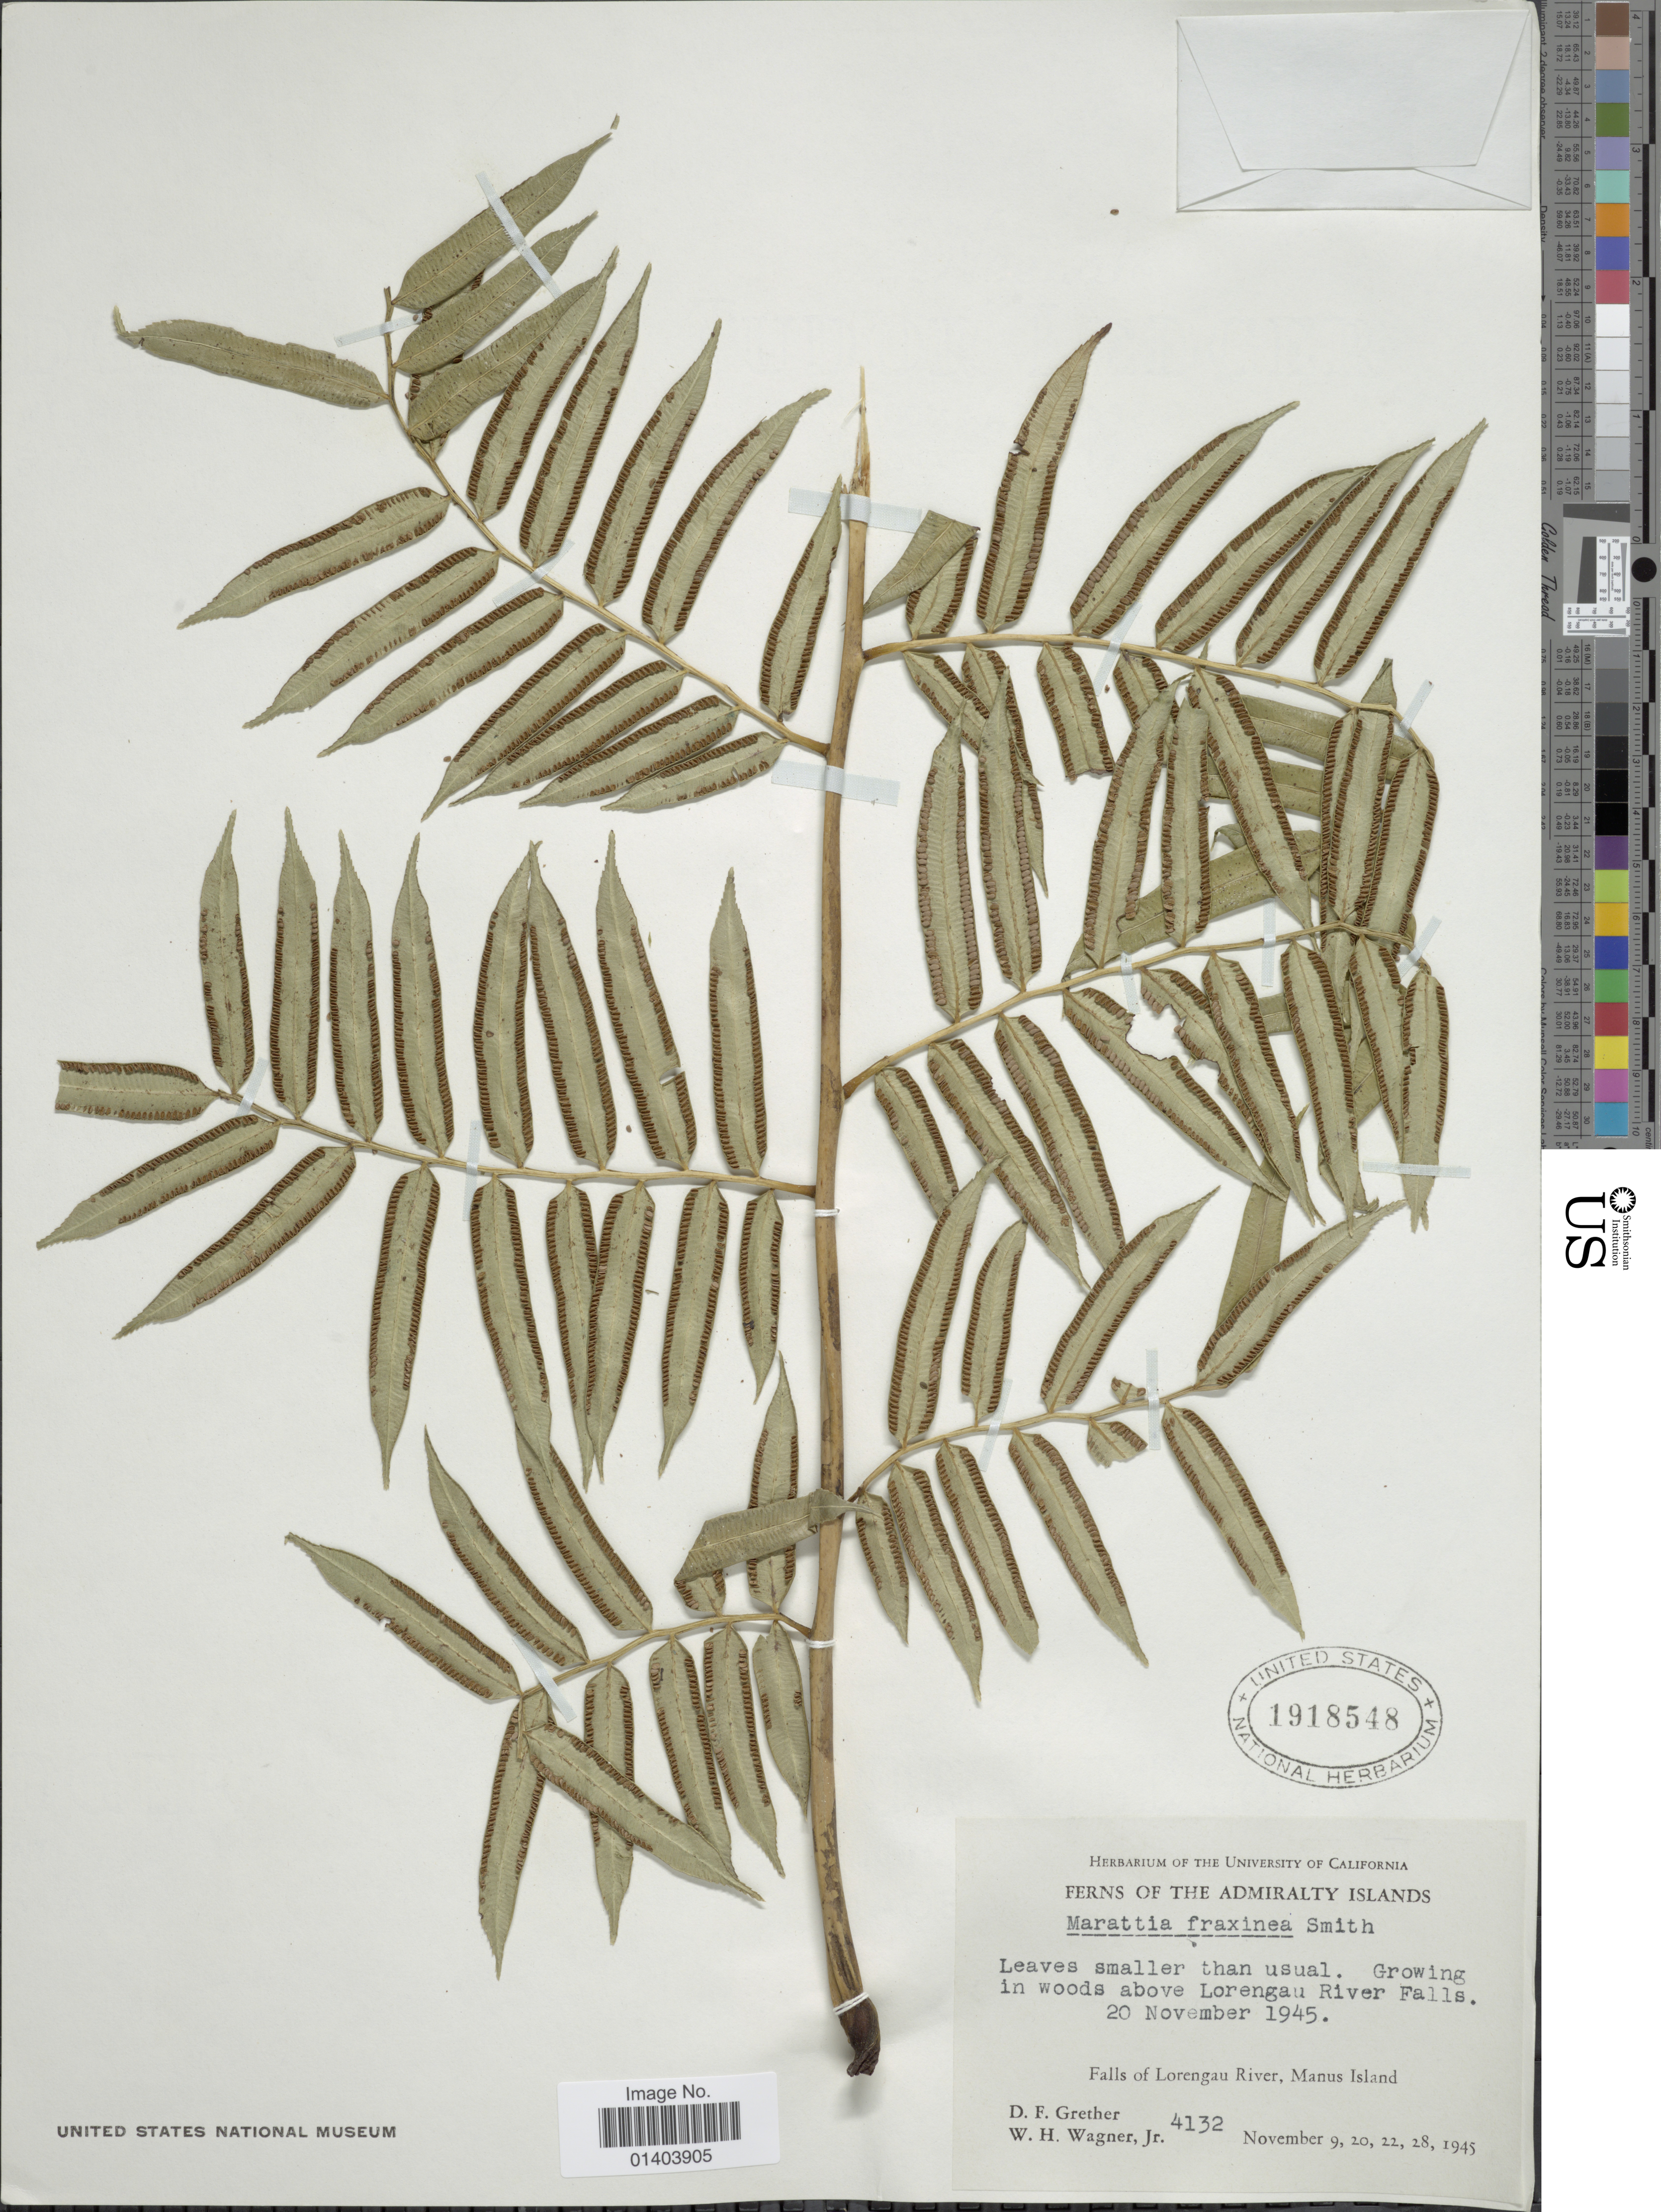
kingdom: Plantae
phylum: Tracheophyta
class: Polypodiopsida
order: Marattiales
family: Marattiaceae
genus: Ptisana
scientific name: Ptisana fraxinea var. fraxinea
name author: (Sm.) Murdock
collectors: D. F. Grether & W. H. Wagner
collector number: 4132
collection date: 1945-11-09/1945-11-28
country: Papua New Guinea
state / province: Manus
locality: The Admiralty Islands, Gowing in woods above Lorengau River Falls, Manus Island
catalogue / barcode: US 1918548